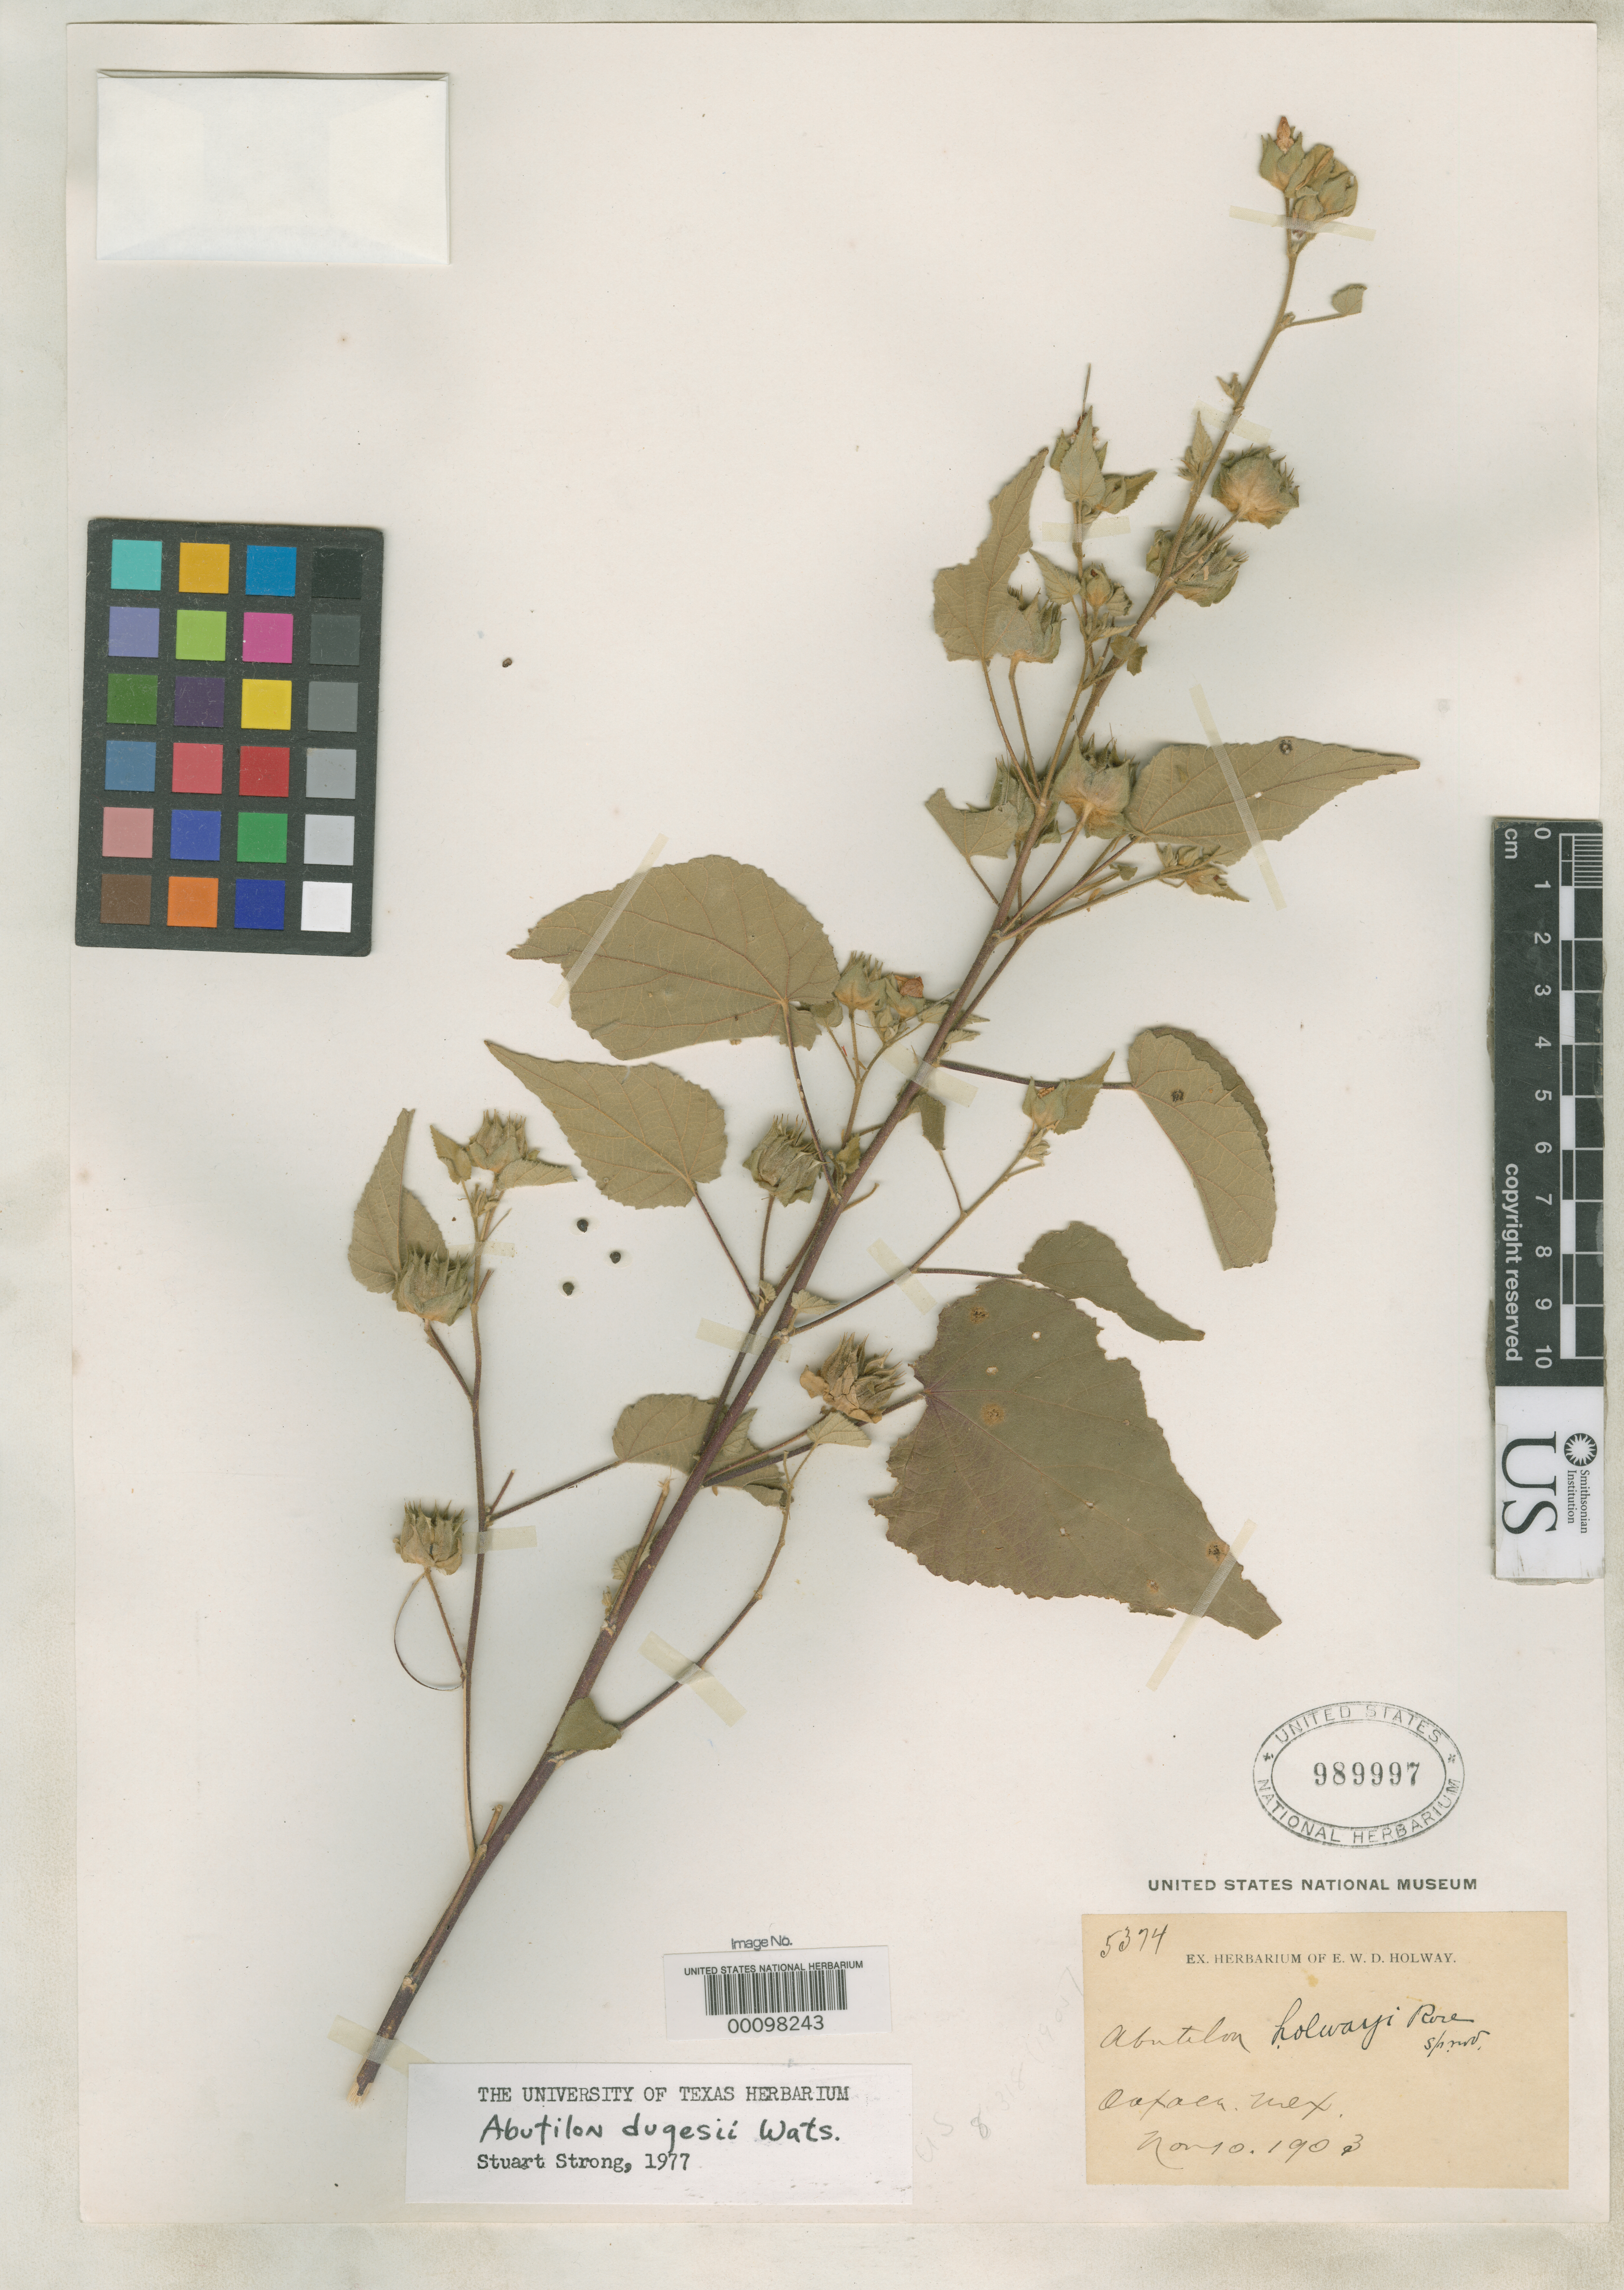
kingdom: Plantae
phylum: Tracheophyta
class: Magnoliopsida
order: Malvales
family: Malvaceae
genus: Abutilon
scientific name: Abutilon holwayi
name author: Rose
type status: Holotype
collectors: E. W. D. Holway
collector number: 5374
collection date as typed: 10 Nov 1903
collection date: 1903-11-10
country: Mexico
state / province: Oaxaca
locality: Oaxaca.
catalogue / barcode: US 989997